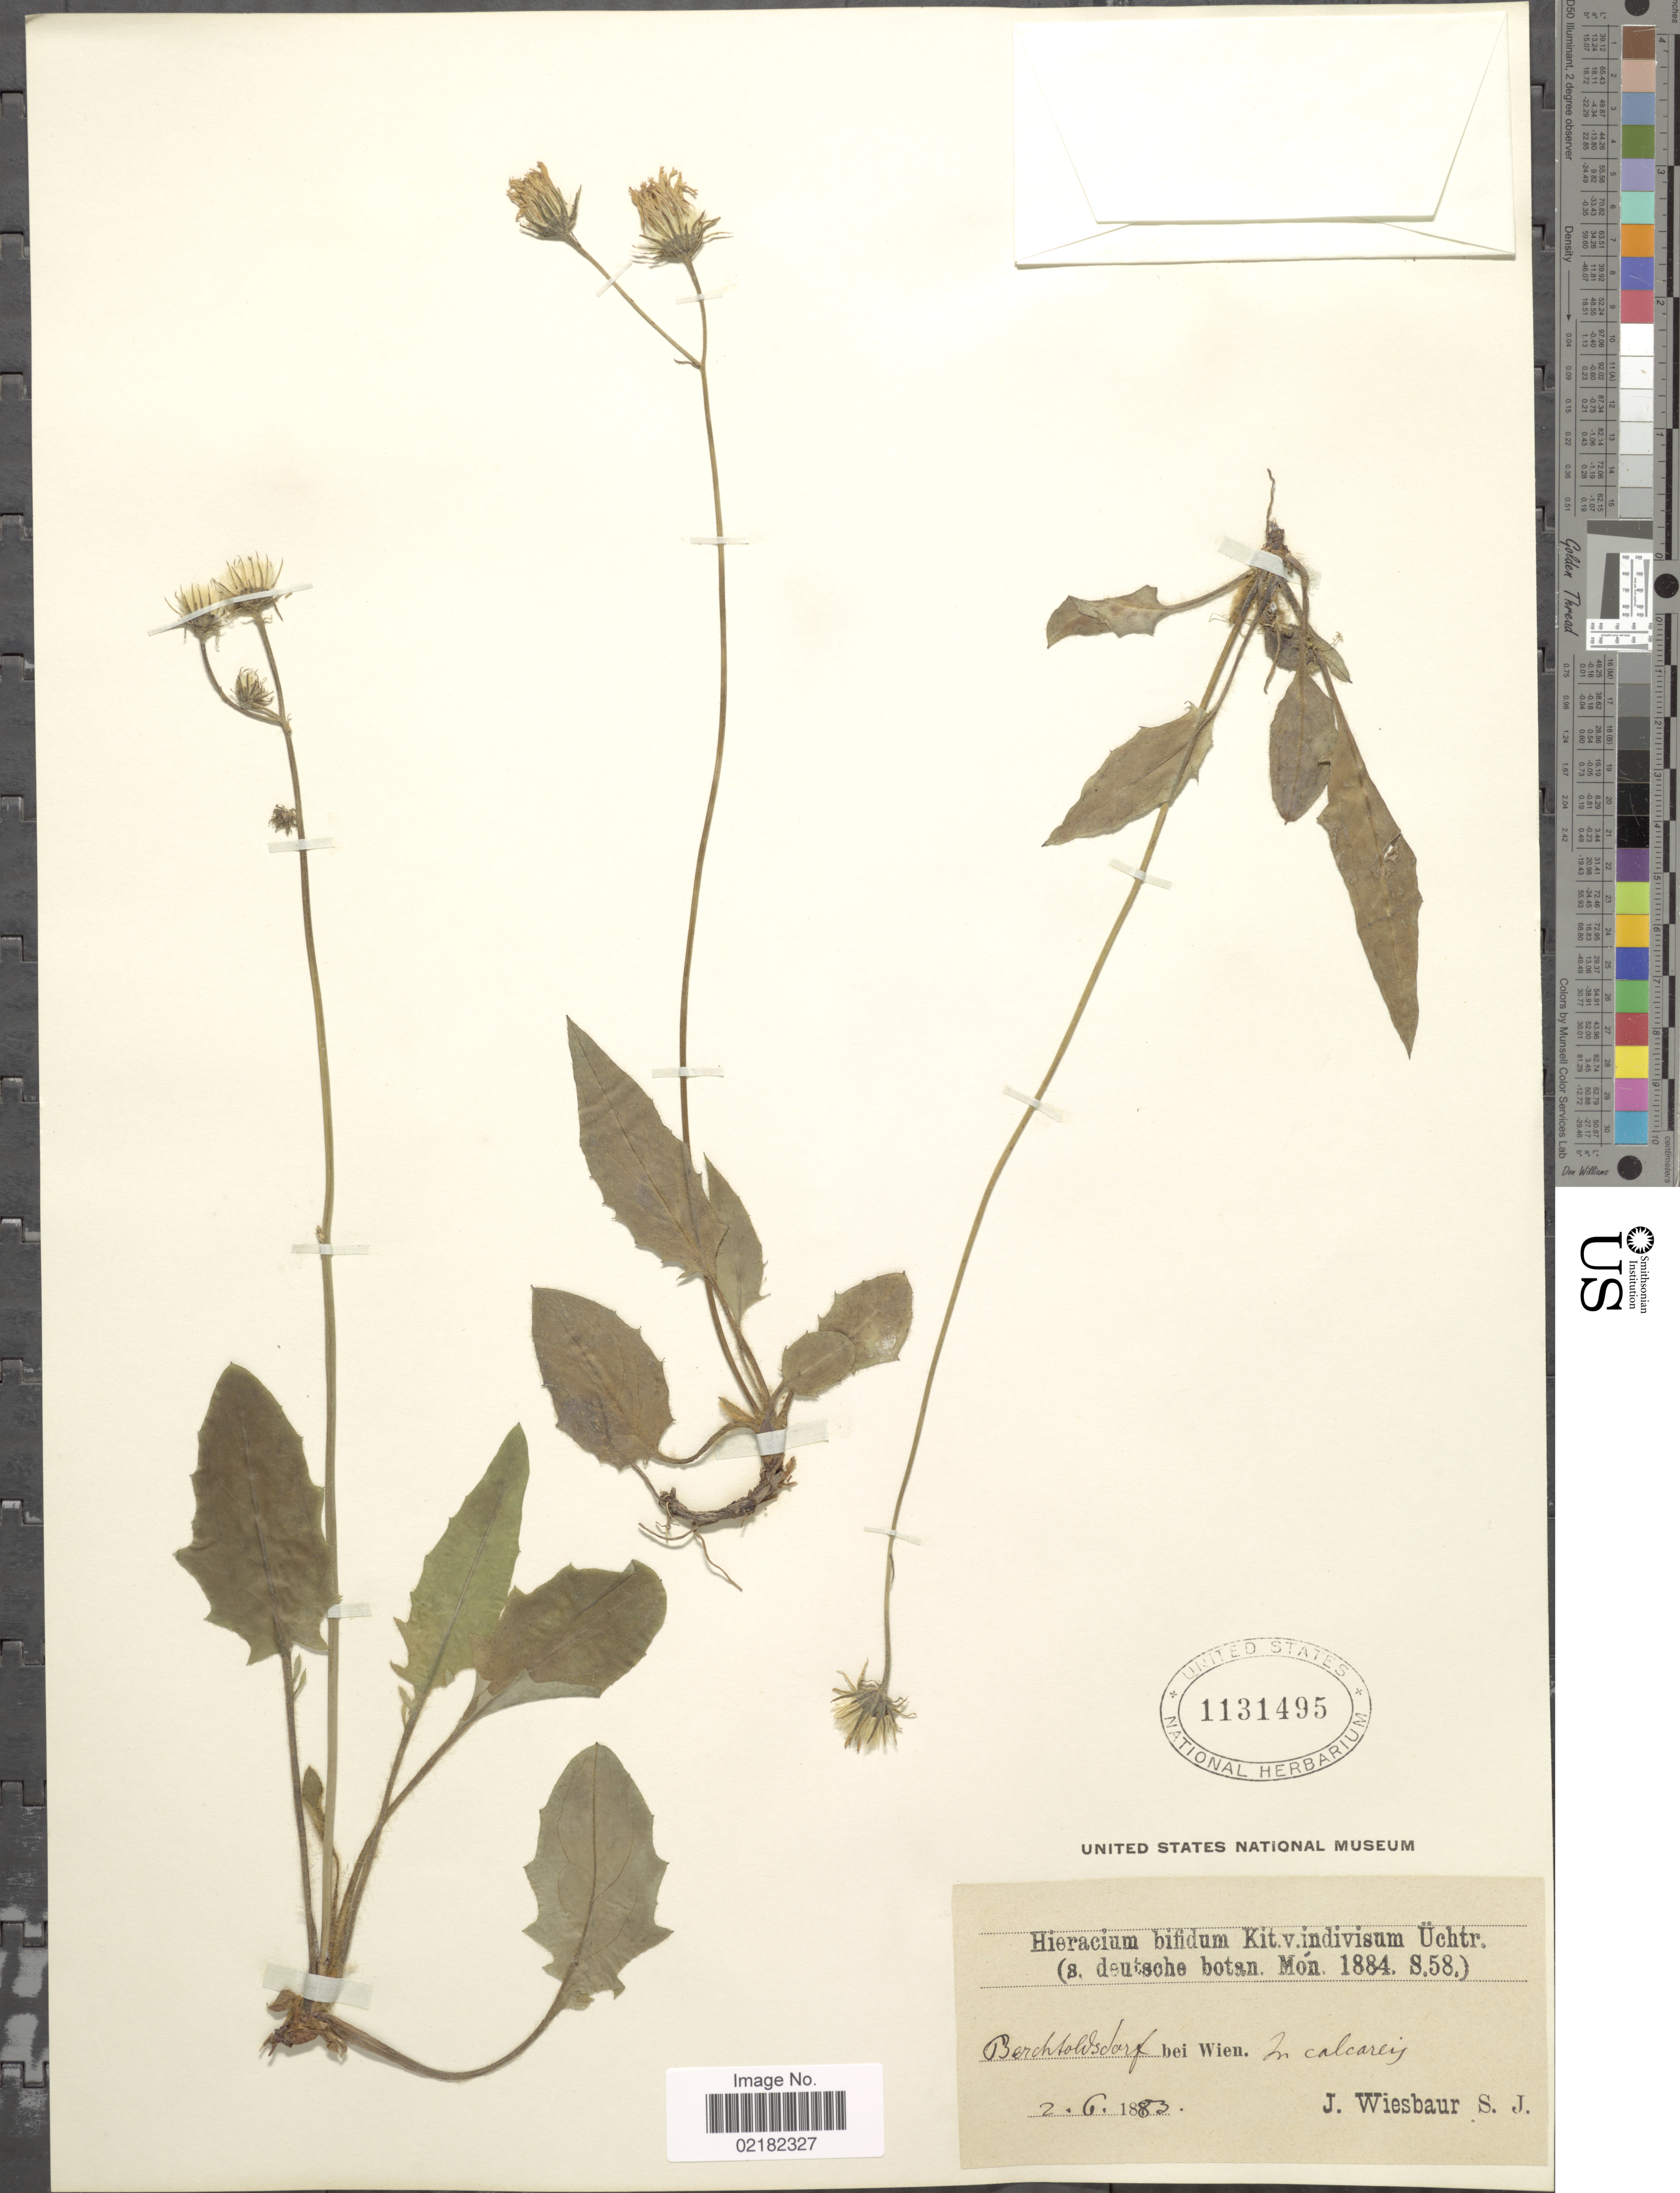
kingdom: Plantae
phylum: Tracheophyta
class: Magnoliopsida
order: Asterales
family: Asteraceae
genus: Hieracium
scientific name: Hieracium bifidum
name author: Hornem.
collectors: J. Wiesbaur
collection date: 1883-06-02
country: Austria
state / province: Wien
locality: Berchtoldsdorf bei Wien, in calcareis.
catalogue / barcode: US 1131495